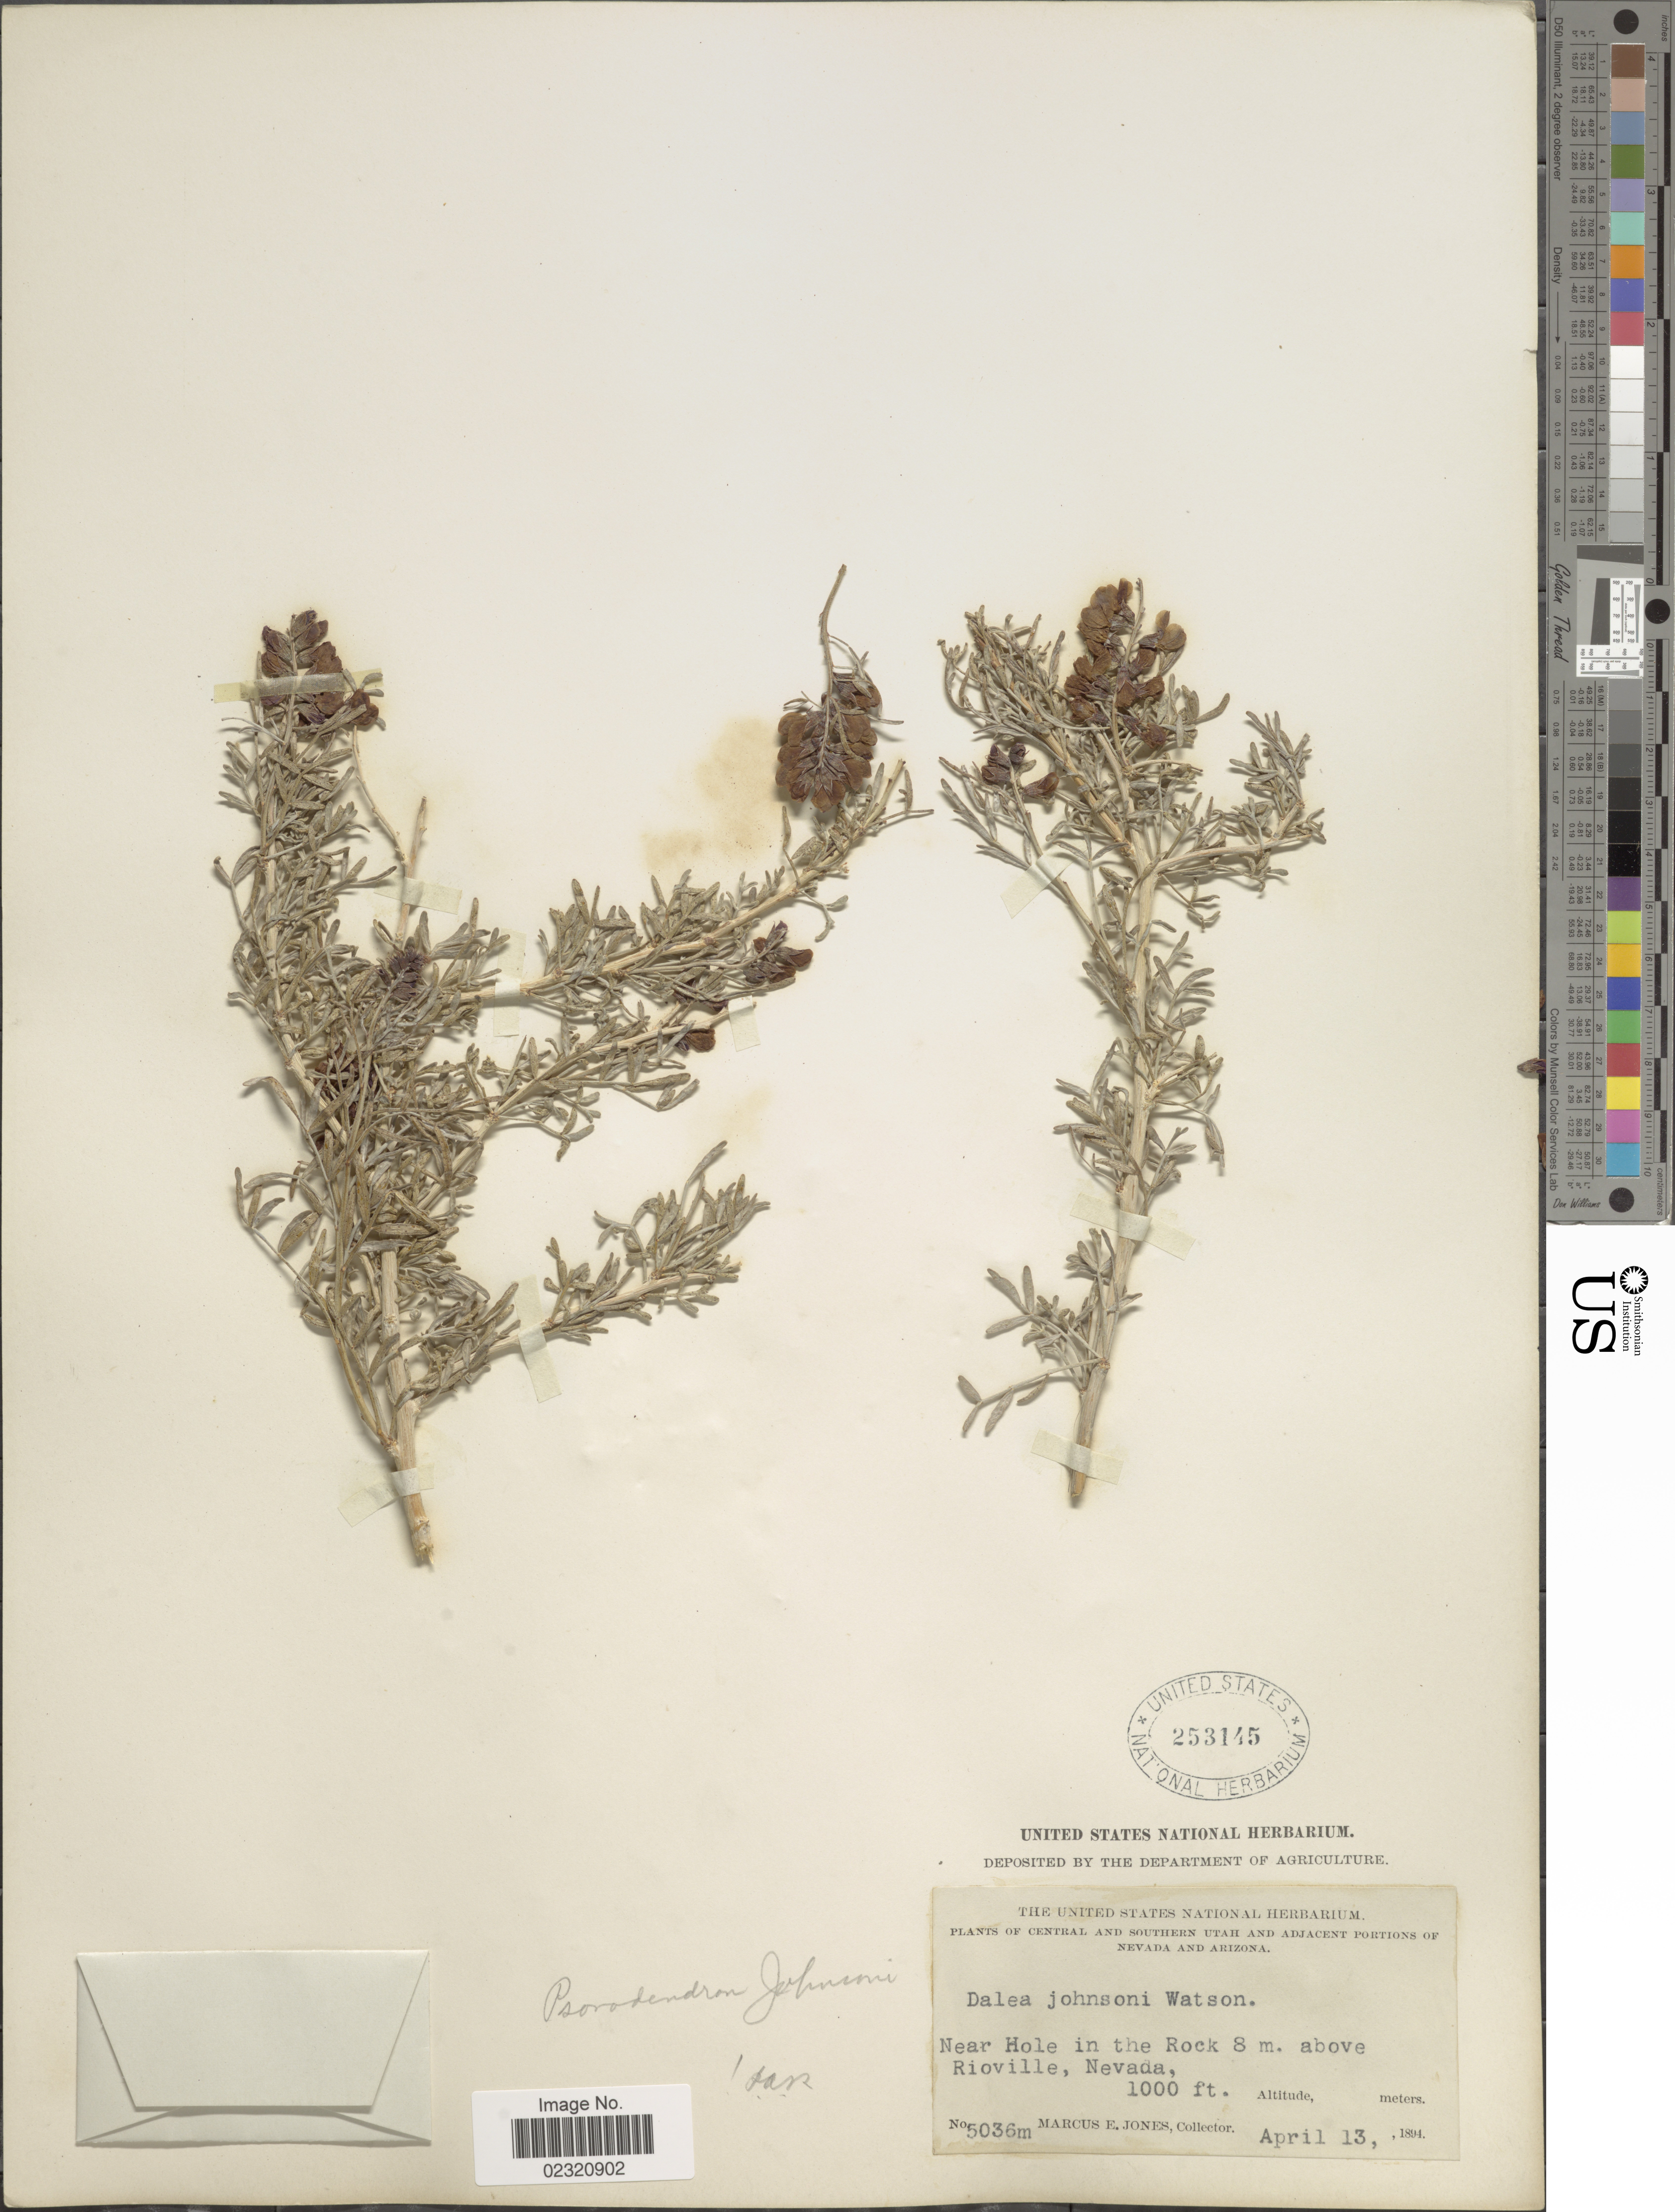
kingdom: Plantae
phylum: Tracheophyta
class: Magnoliopsida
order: Fabales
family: Fabaceae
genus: Psorothamnus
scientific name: Psorothamnus fremontii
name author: (Torr. ex A. Gray) Barneby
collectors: M. E. Jones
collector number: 5036m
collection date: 1894-04-13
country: United States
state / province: Nevada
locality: Central and Southern Utah and Adjacent Portions of Nevada and Arizona, Near Hole in the rock 8 m. above Rioville, Nevada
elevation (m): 305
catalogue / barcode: US 253145